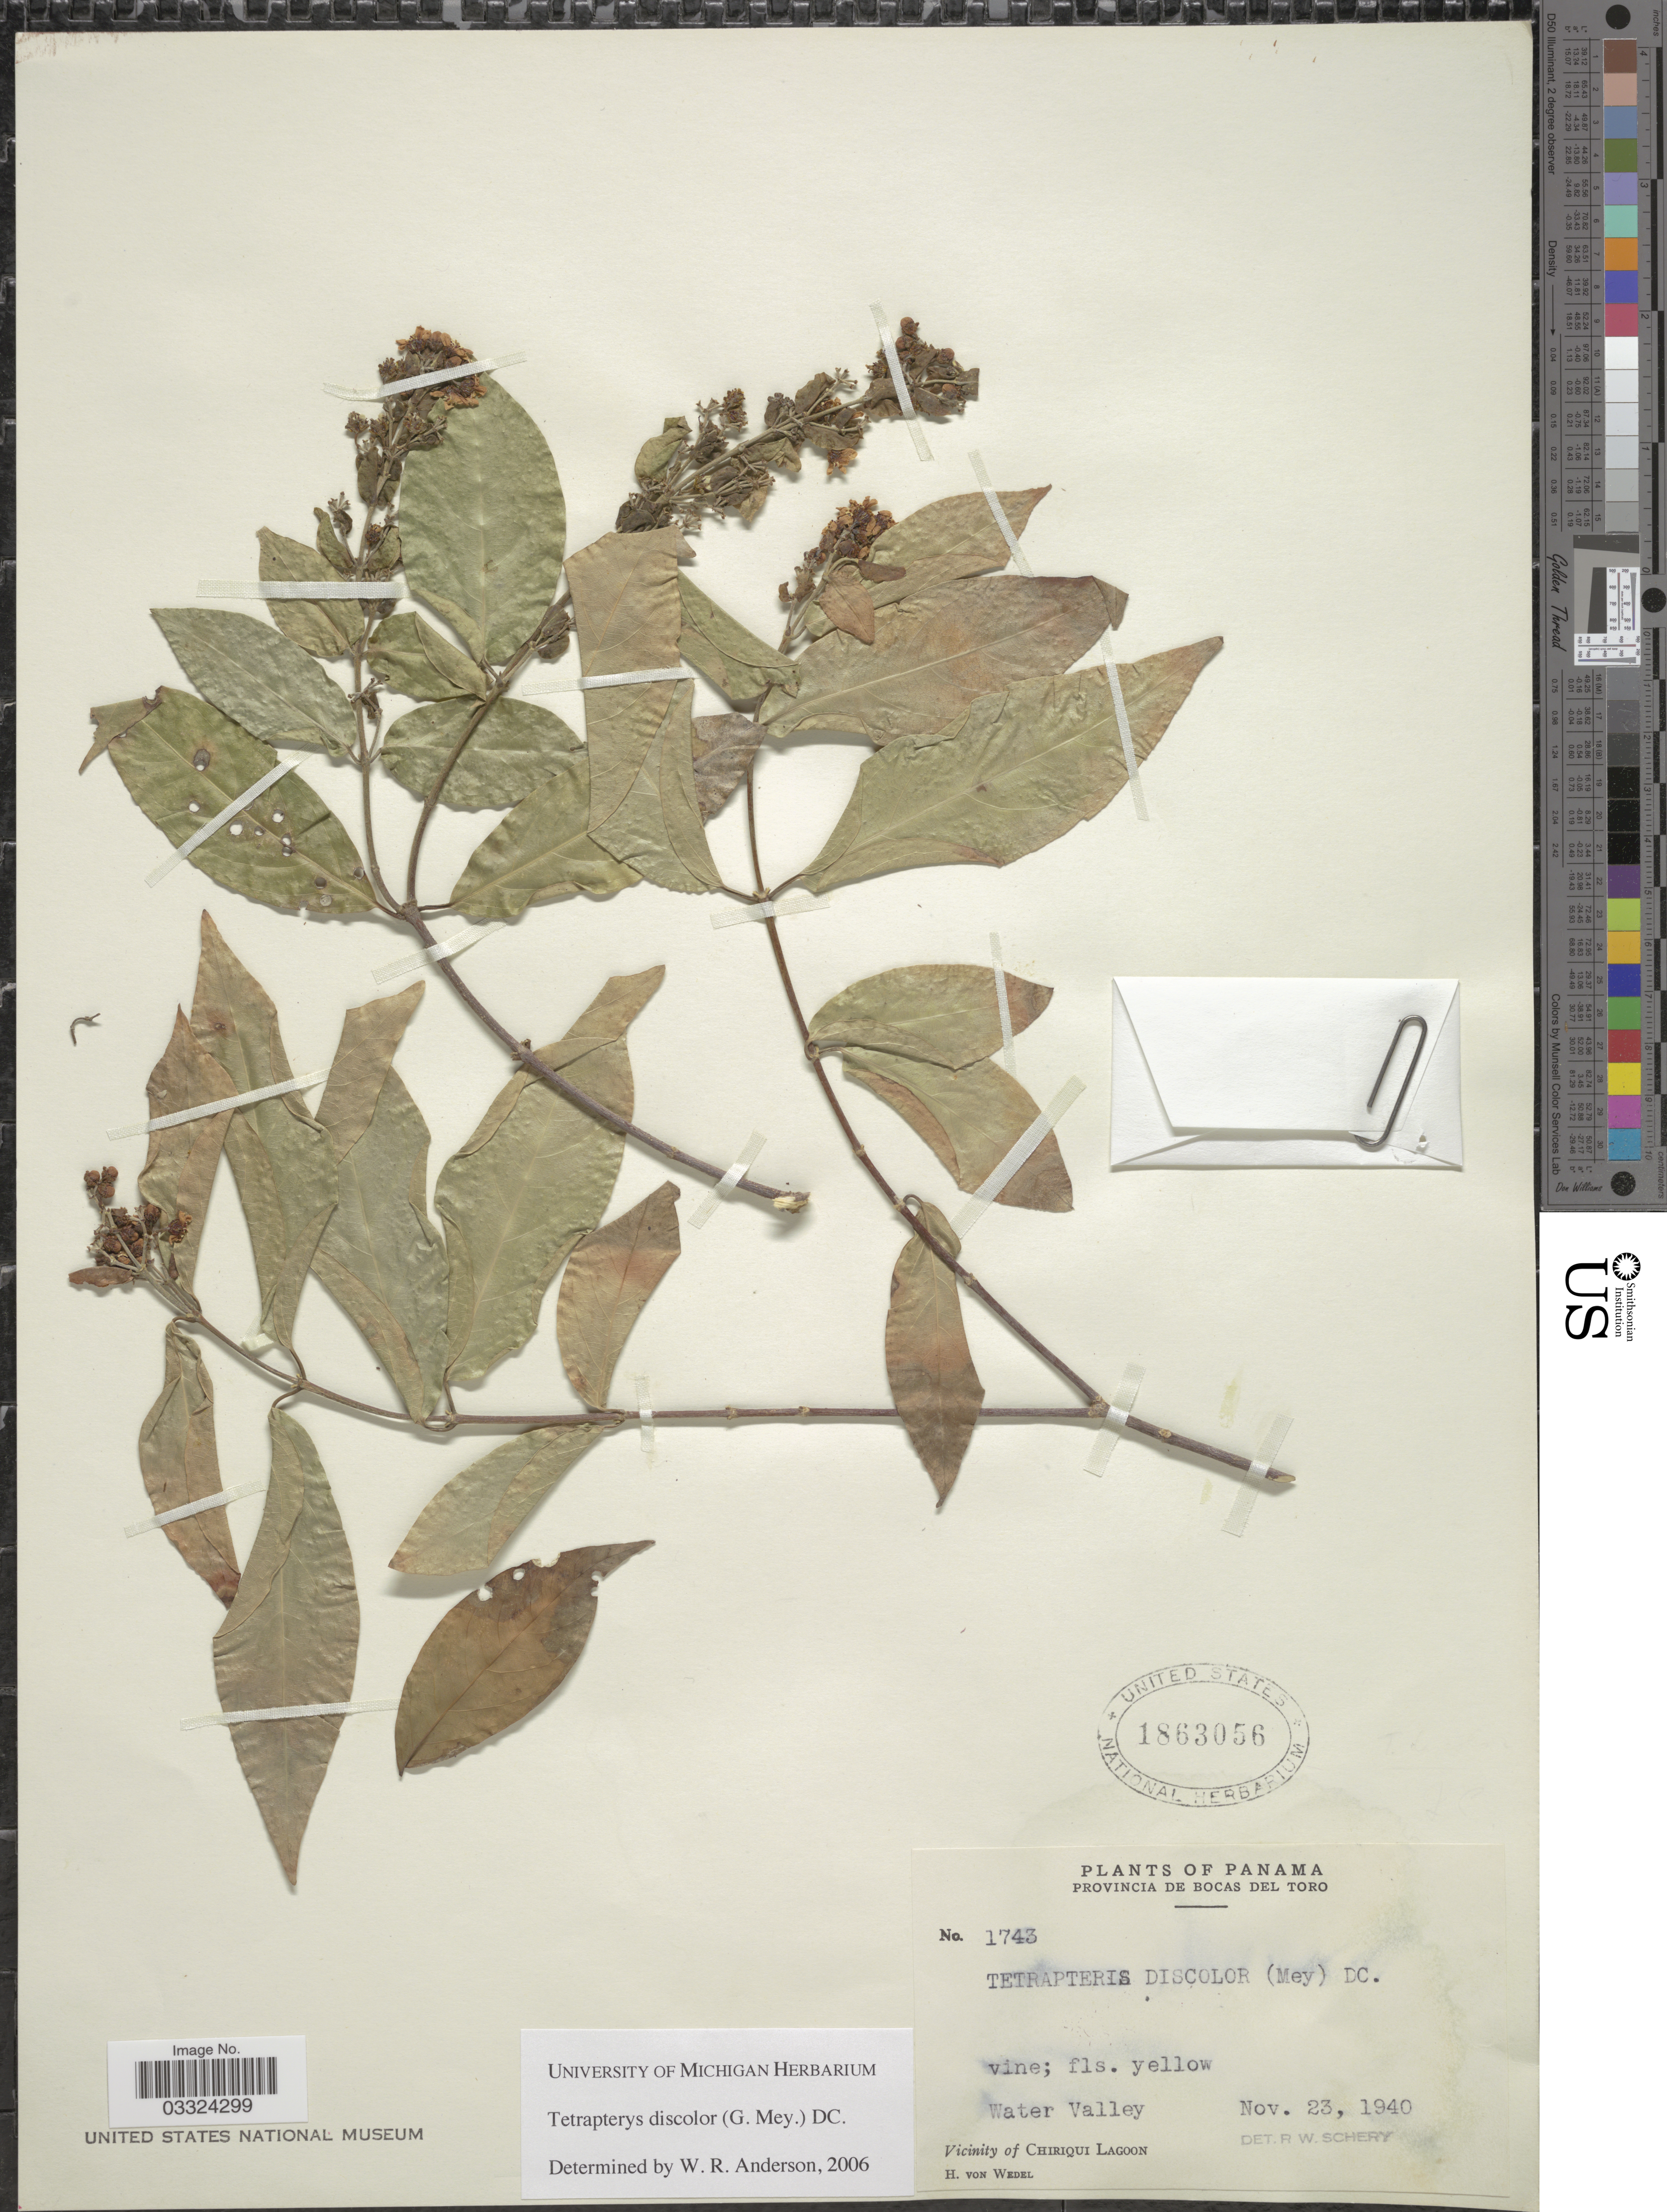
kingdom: Plantae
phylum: Tracheophyta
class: Magnoliopsida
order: Malpighiales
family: Malpighiaceae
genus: Tetrapterys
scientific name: Tetrapterys discolor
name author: (G. Mey.) DC.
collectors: H. von Wedel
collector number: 1743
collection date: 1940-11-23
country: Panama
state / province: Bocas del Toro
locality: Water Valley. Vicinity of Chiriqui Lagoon.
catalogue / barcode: US 1863056